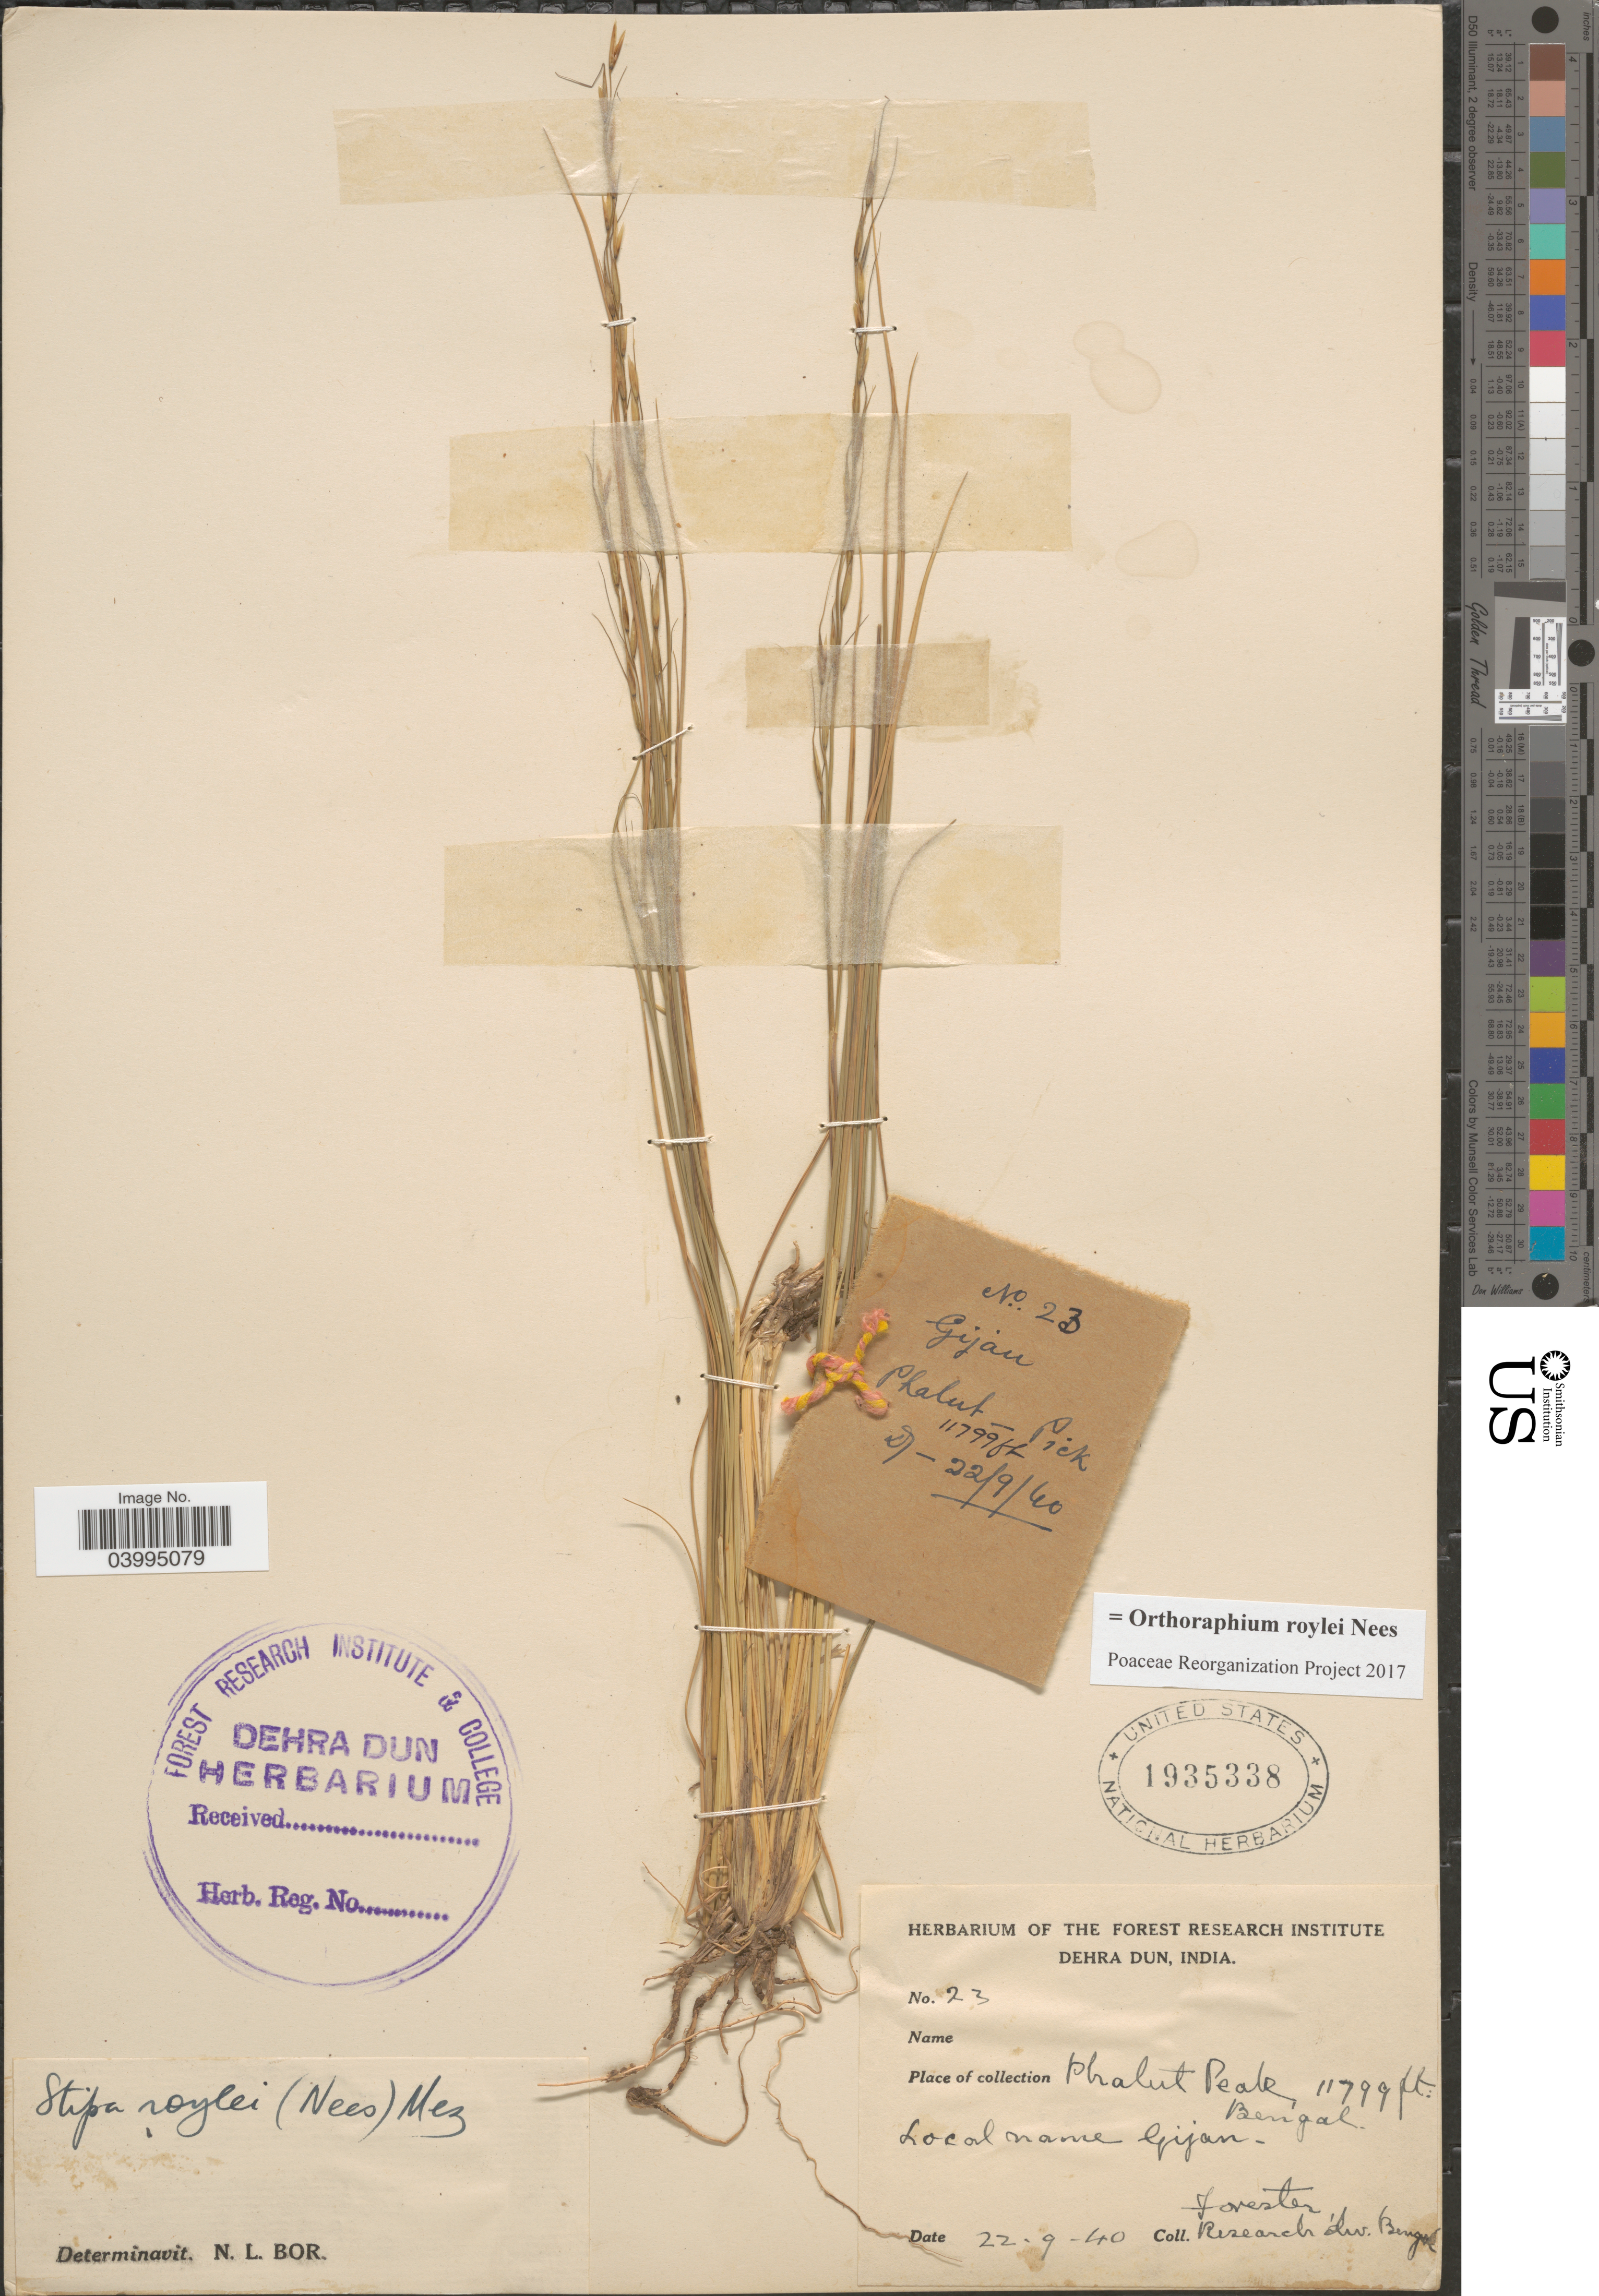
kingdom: Plantae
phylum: Tracheophyta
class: Liliopsida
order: Poales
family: Poaceae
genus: Orthoraphium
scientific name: Orthoraphium roylei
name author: Nees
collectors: Forest Research Division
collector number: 23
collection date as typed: Transcribed d/m/y: 22/9/40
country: India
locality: Dehra Dun. Phalut Peak, Bengal.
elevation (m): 3596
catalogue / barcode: US 1935338